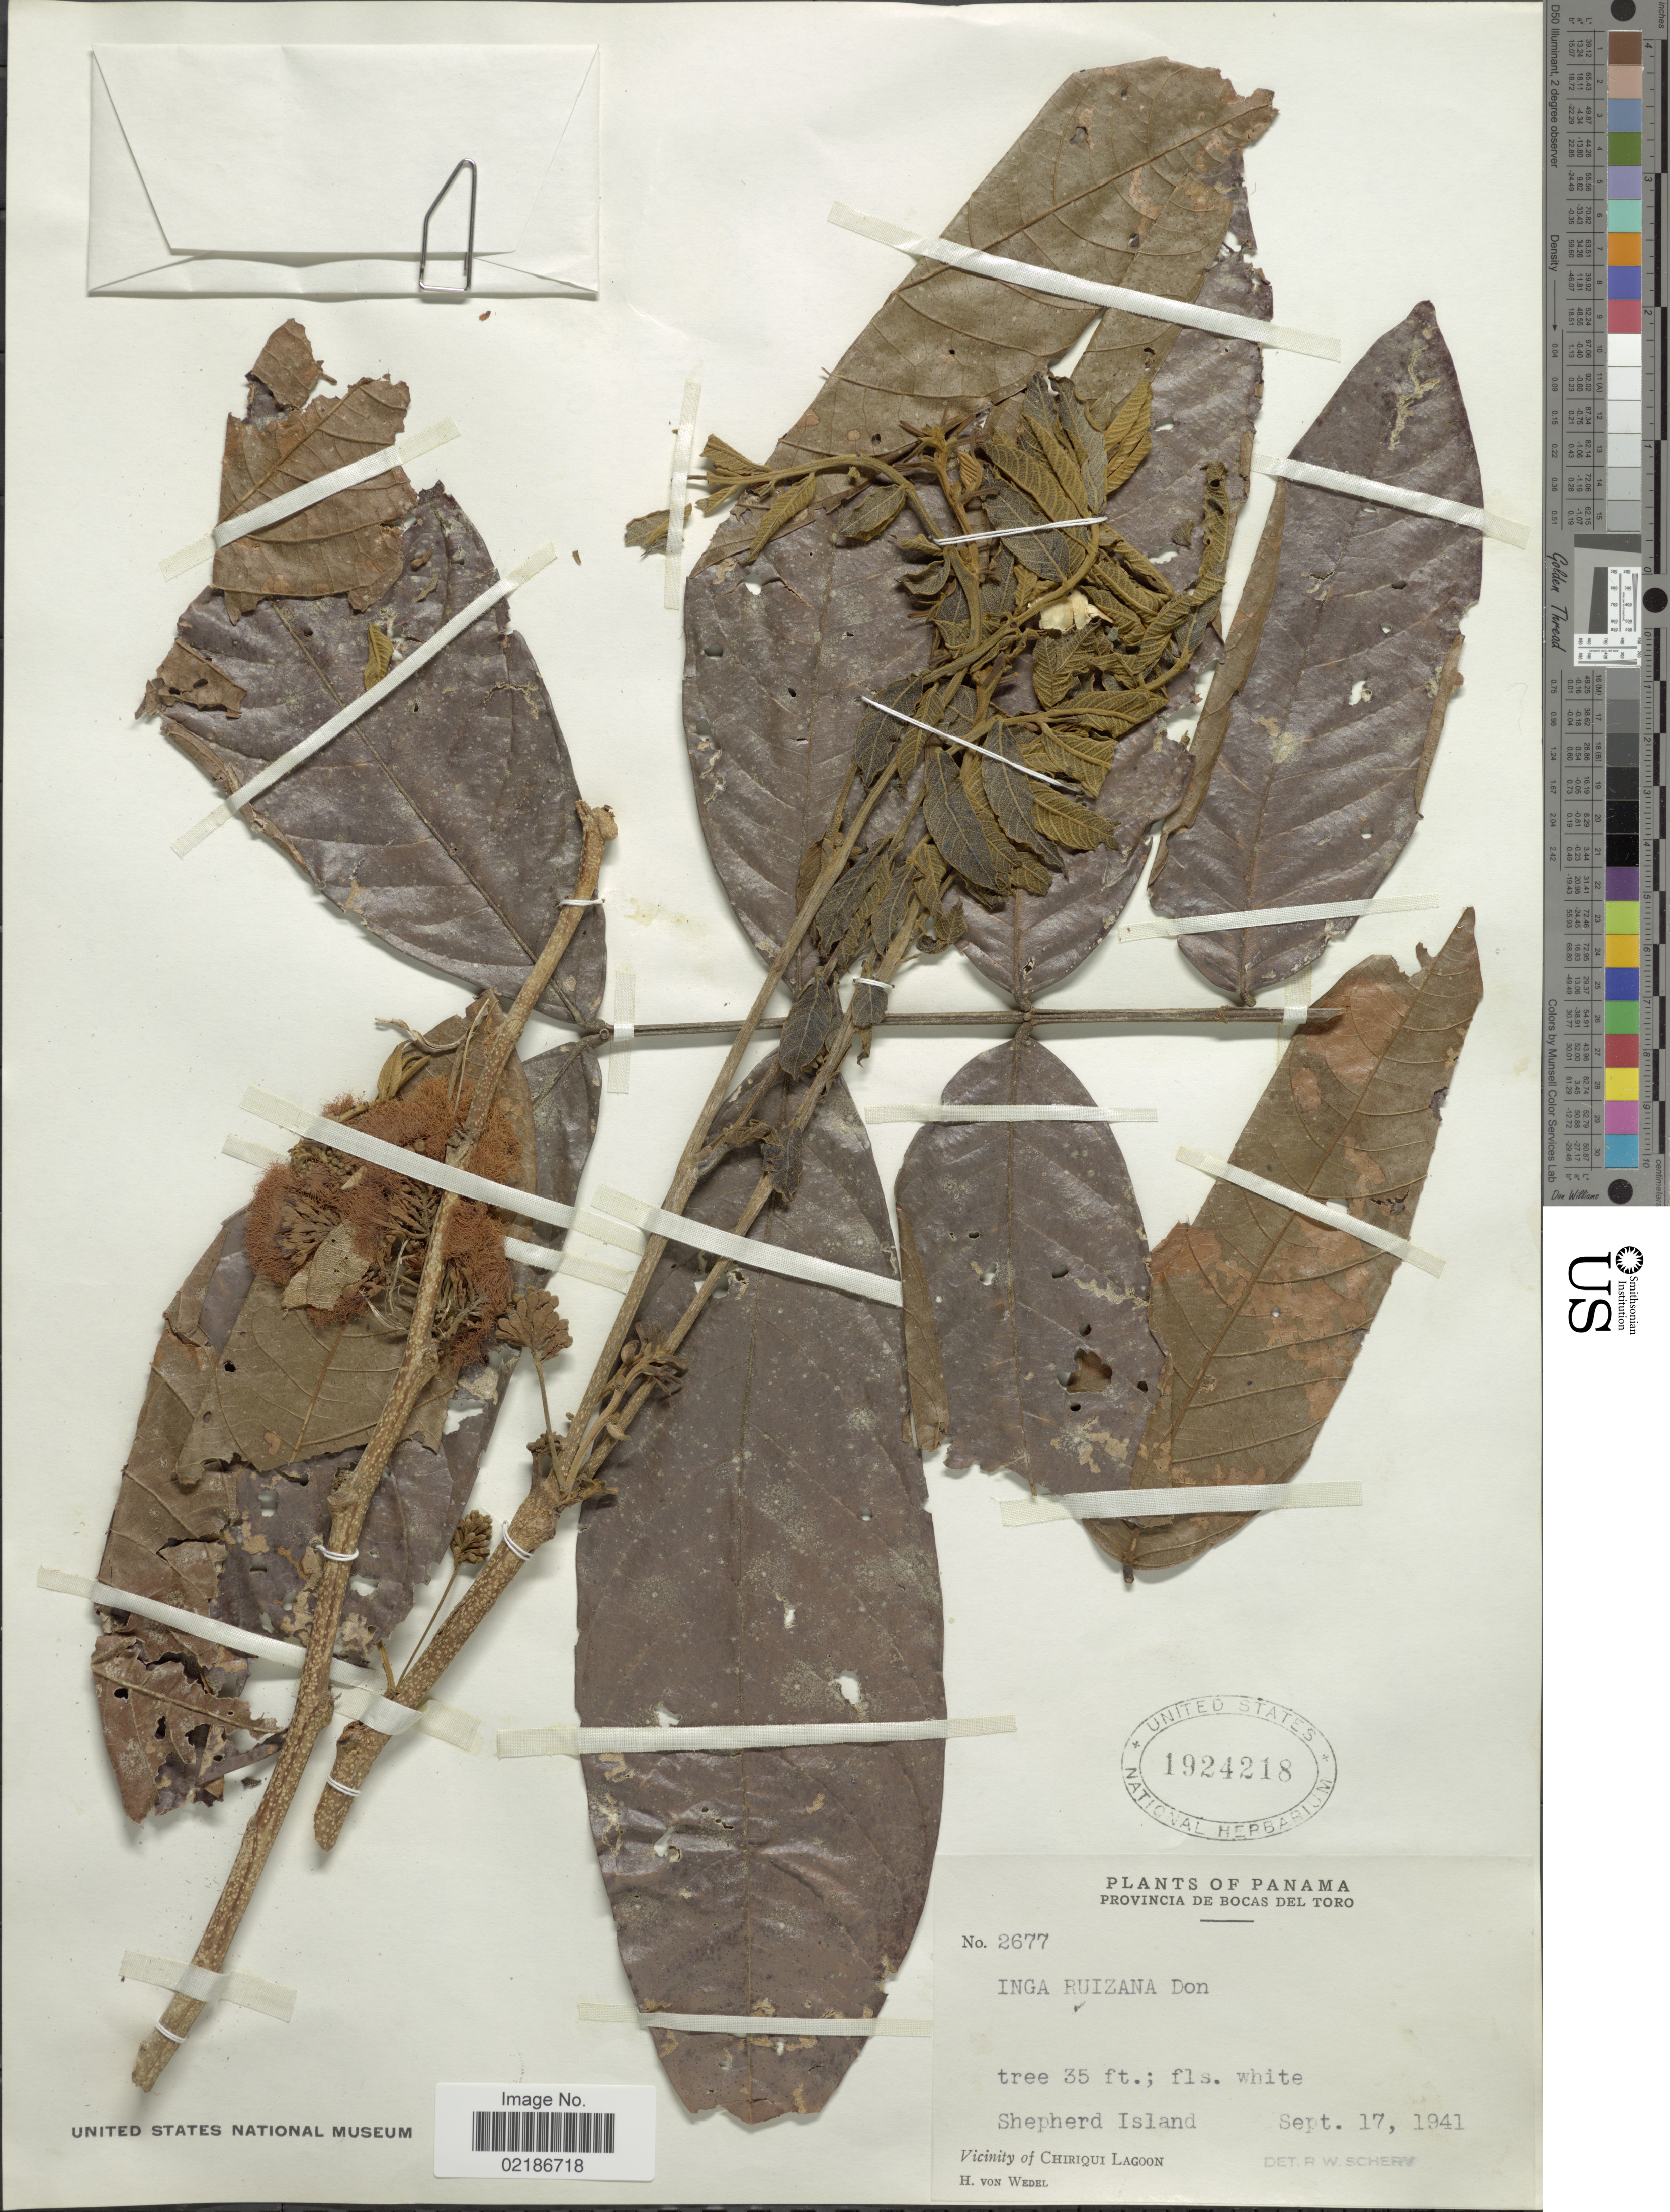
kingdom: Plantae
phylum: Tracheophyta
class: Magnoliopsida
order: Fabales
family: Fabaceae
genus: Inga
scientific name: Inga ruiziana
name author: G. Don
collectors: H. von Wedel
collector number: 2677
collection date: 1941-09-17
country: Panama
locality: Provincia de Bocas del Torro, Shepherd Island, Vicinity of Chiriqui Lagoon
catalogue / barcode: US 1924218